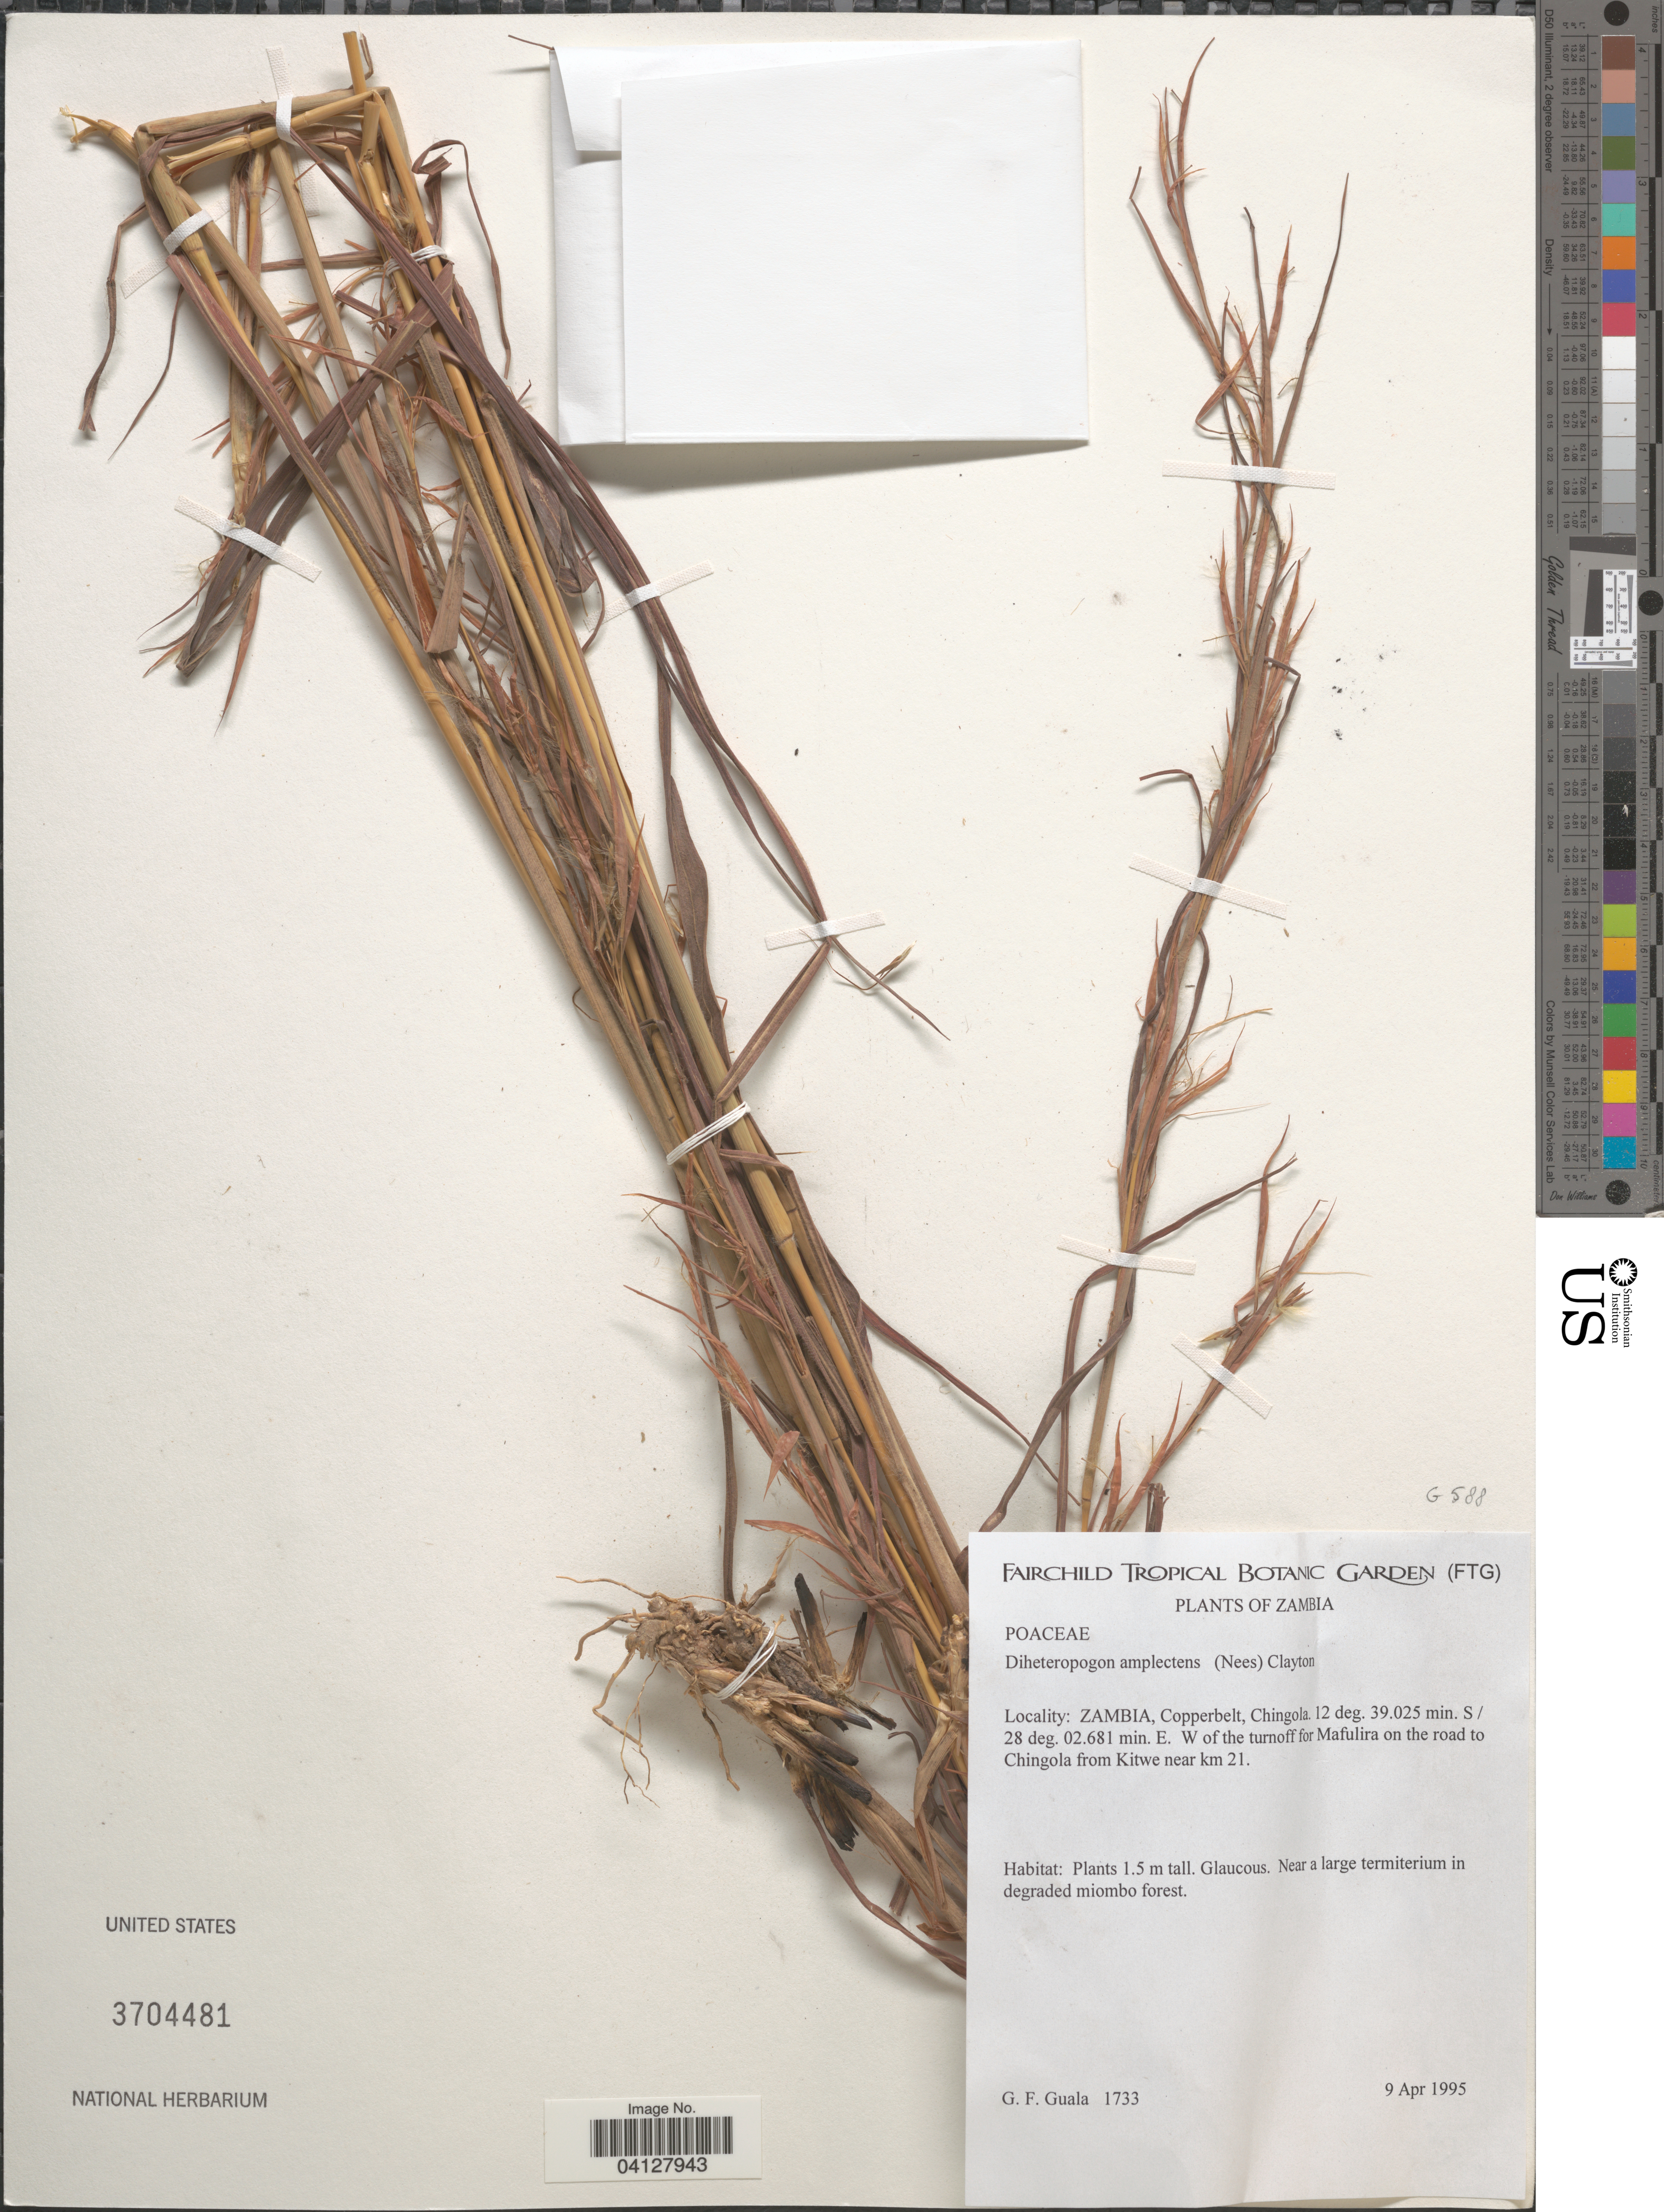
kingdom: Plantae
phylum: Tracheophyta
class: Liliopsida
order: Poales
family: Poaceae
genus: Diheteropogon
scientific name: Diheteropogon amplectens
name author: (Nees) Clayton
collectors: G. Guala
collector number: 1733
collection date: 1995-04-09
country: Zambia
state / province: Copperbelt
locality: Chingola. W of the turnoff for Mafulira on the road to Chingola from Kitwe near km 21.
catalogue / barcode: US 3704481